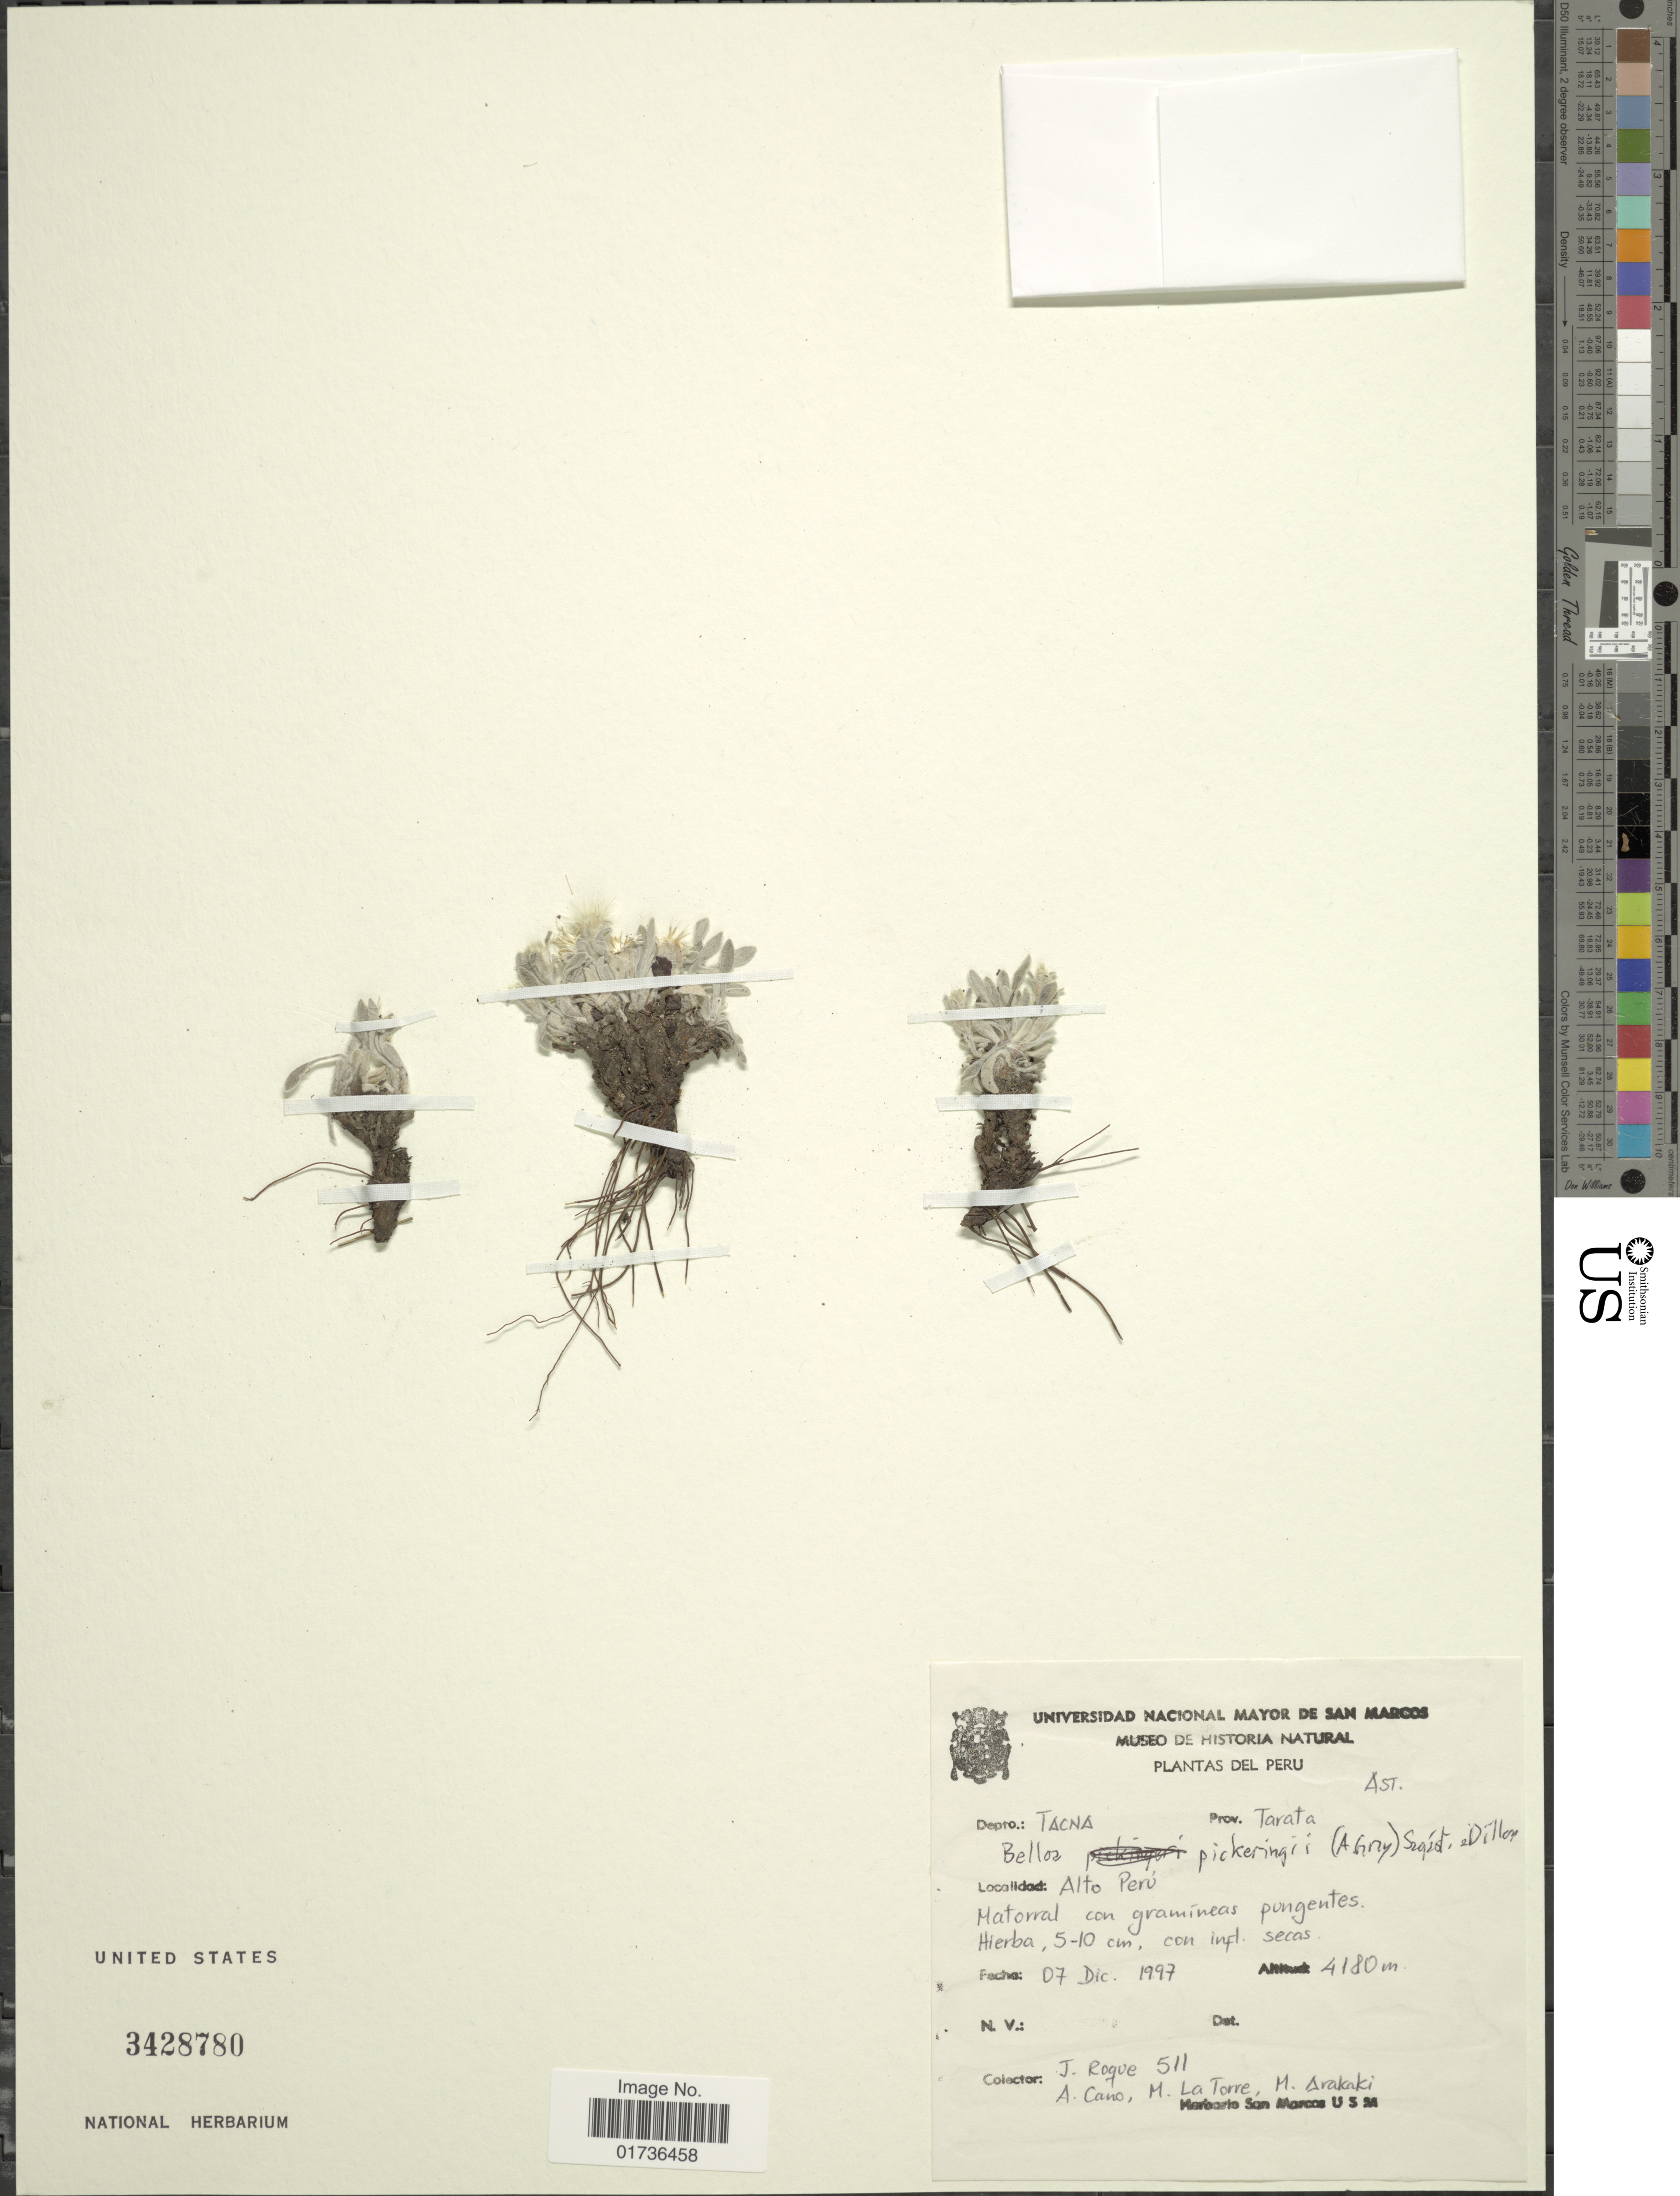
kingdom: Plantae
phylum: Tracheophyta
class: Magnoliopsida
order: Asterales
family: Asteraceae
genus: Belloa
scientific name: Belloa pickeringii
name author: (A. Gray) Sagást. & M.O. Dillon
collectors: J. Roque, A. Cano, M. I. La Torre & M. Arakaki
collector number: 511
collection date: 1997-12-07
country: Peru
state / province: Tacna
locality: Depto. Tacna, Prov. Tarata, Alto Perú, Matorral con gramineas pungentes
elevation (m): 4180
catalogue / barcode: US 3428780